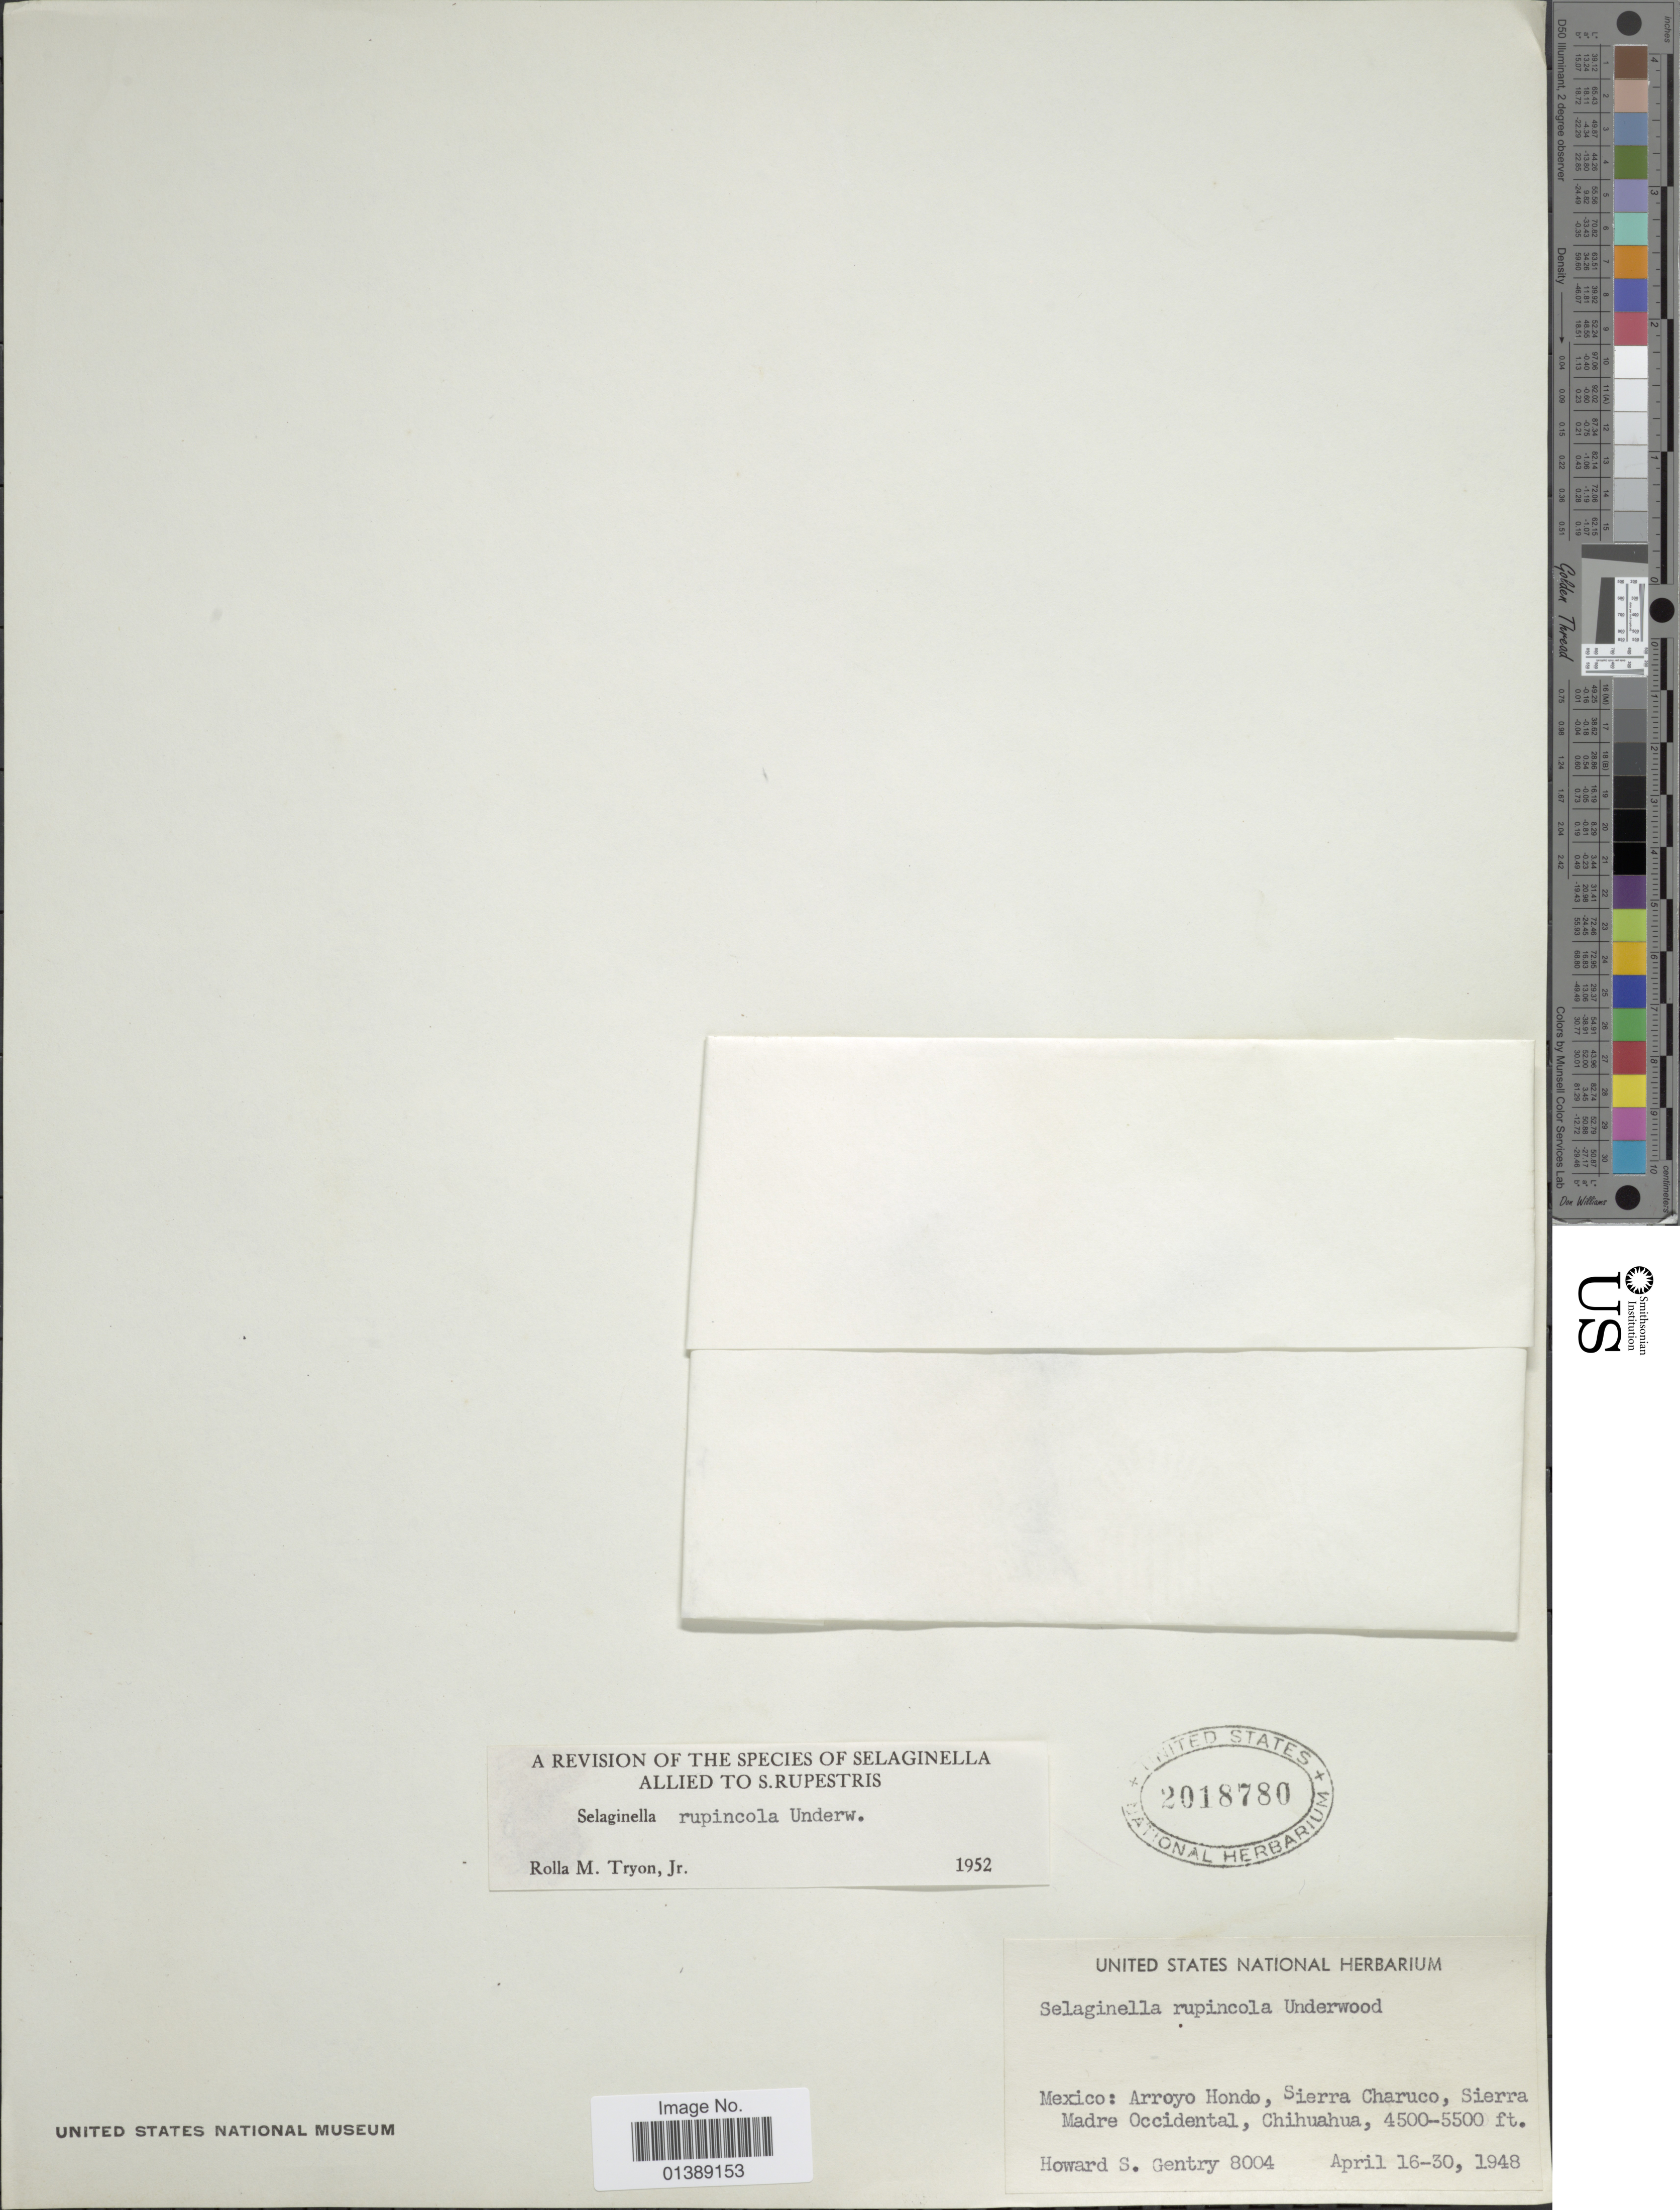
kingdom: Plantae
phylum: Tracheophyta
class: Lycopodiopsida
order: Selaginellales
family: Selaginellaceae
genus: Selaginella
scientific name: Selaginella rupincola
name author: Underw.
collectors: H. S. Gentry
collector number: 8004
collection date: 1948-04-16/1948-04-30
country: Mexico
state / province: Chihuahua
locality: Arroyo Hondo, Sierra Charuco, Sierra Madre Occidental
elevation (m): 1372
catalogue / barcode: US 2018780